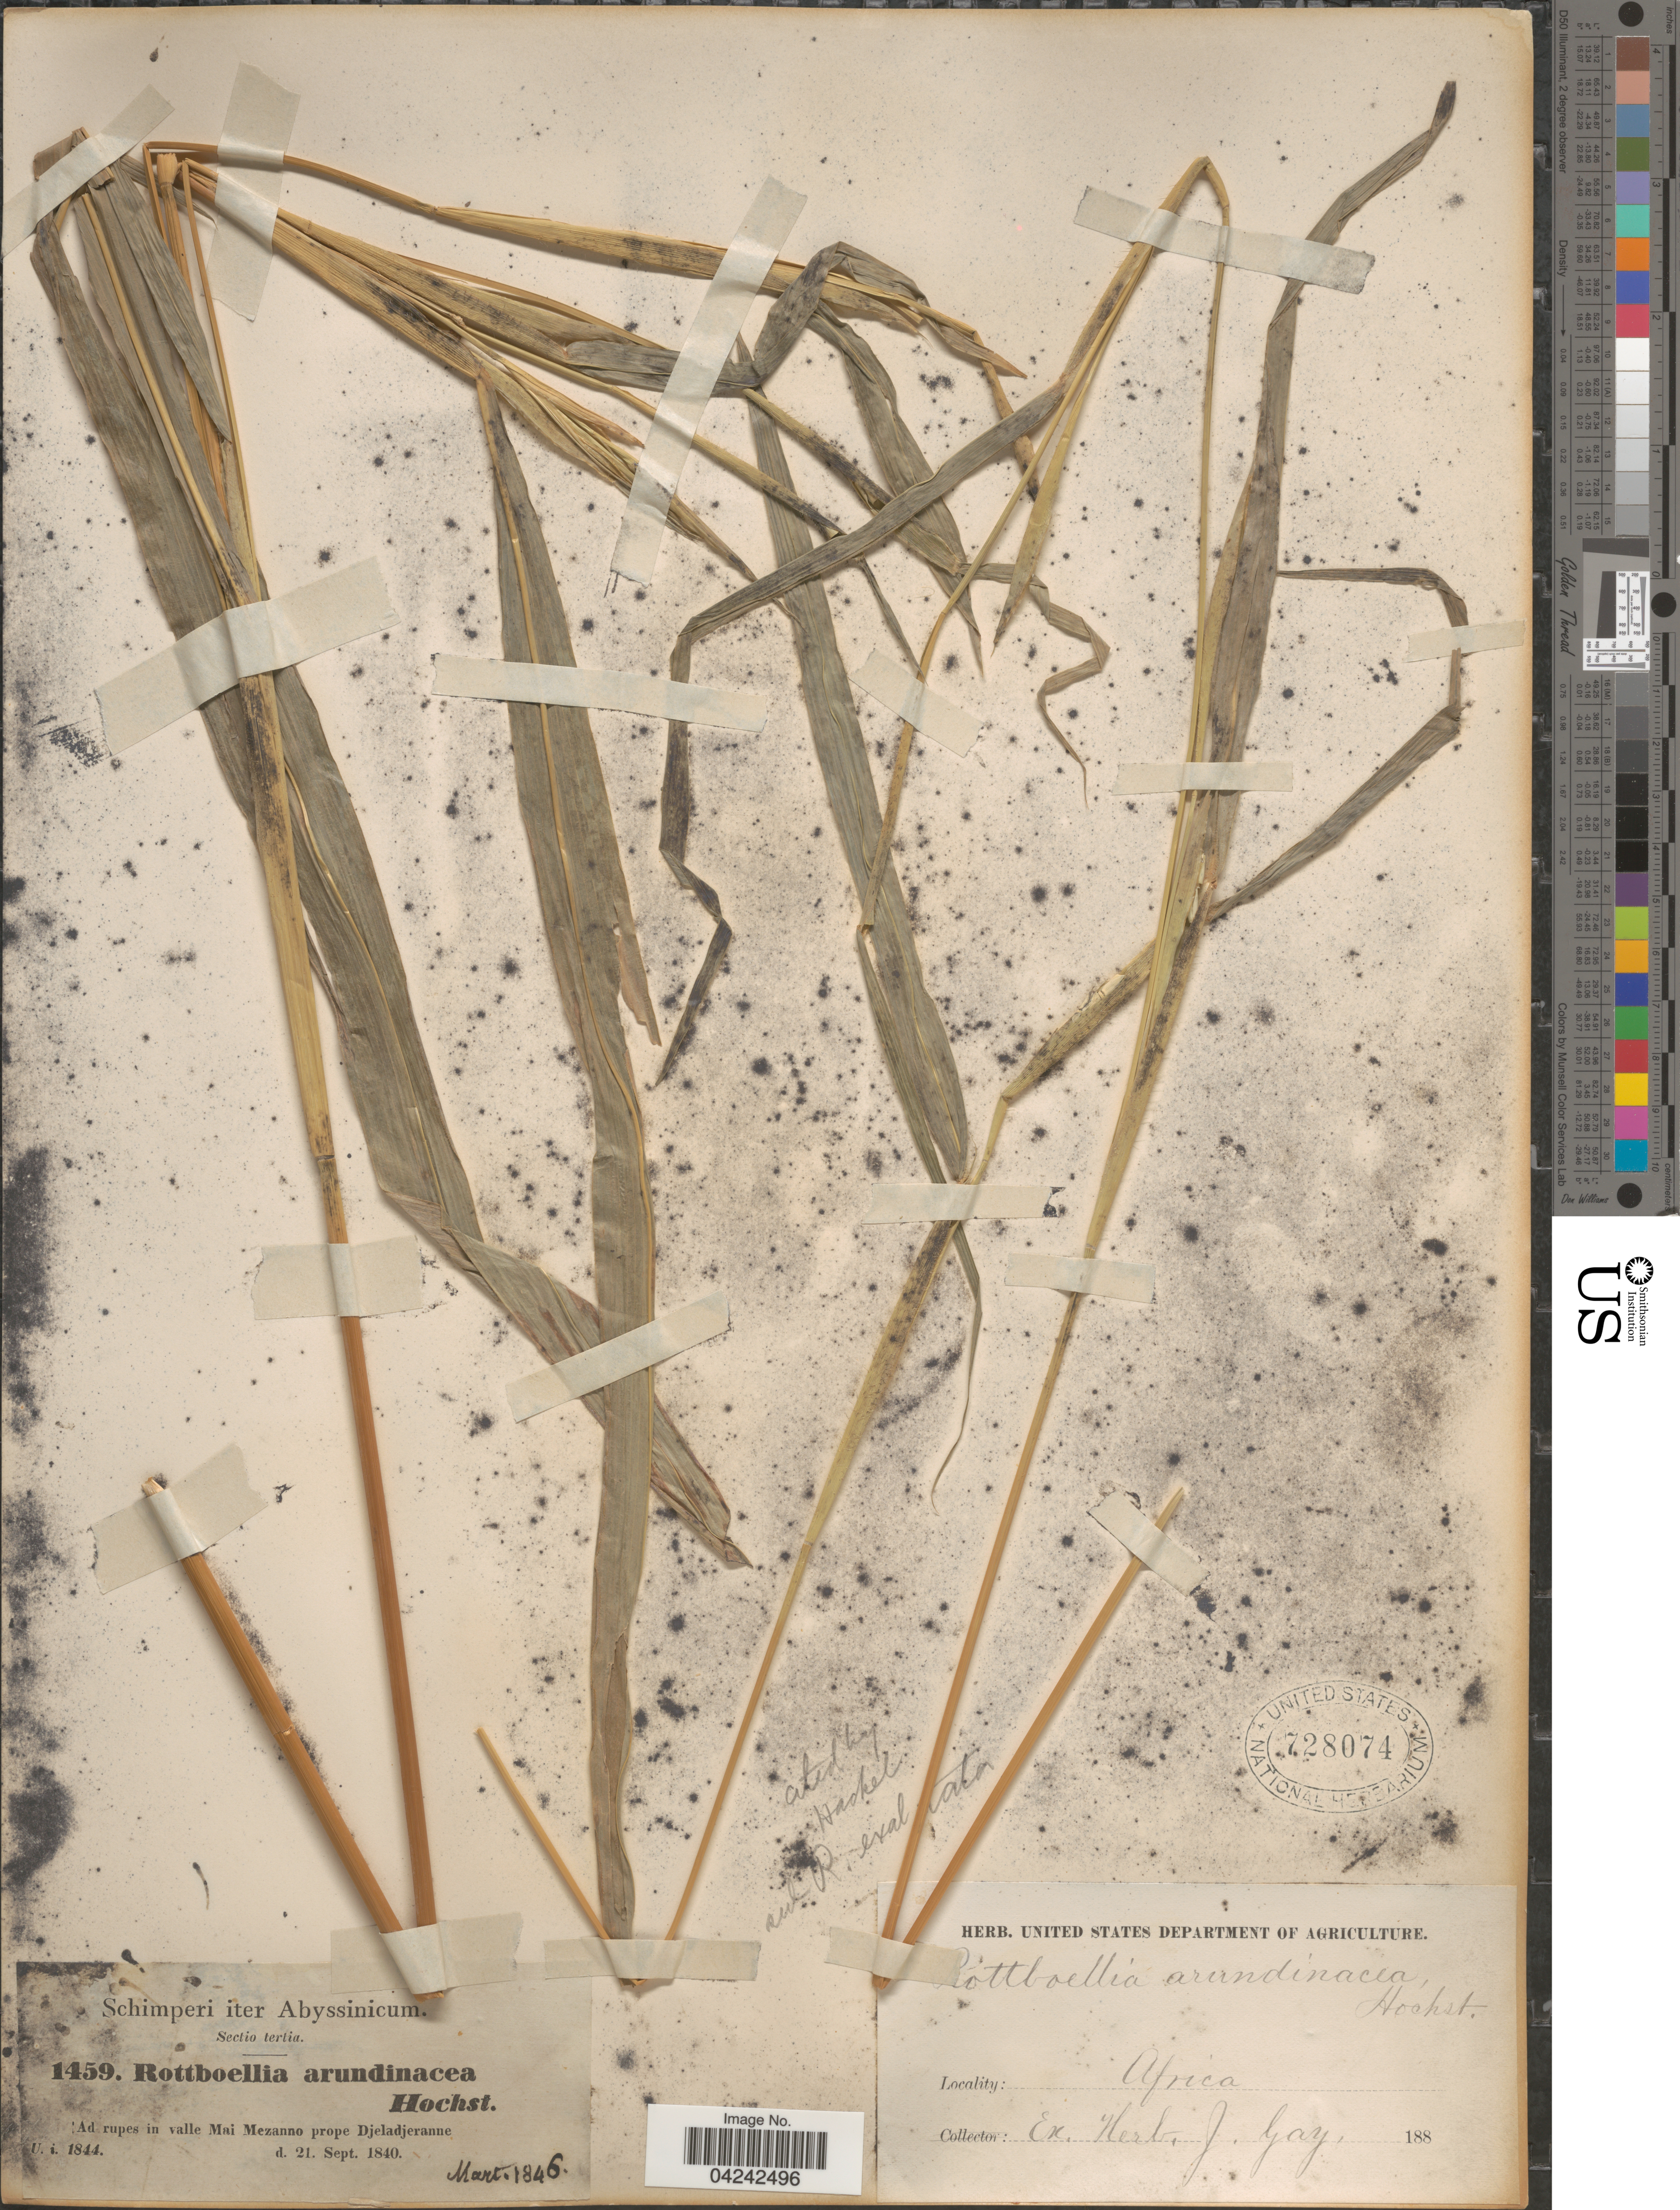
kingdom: Plantae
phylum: Tracheophyta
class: Liliopsida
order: Poales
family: Poaceae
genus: Rottboellia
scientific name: Rottboellia cochinchinensis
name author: (Lour.) Clayton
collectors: ex herb. J. Gay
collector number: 1459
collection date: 1840-09-21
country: Ethiopia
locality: Schimperi iter Abyssinicum. Ad rupes in valle Mai Mezanno prope Djeladjeranne.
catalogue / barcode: US 728074